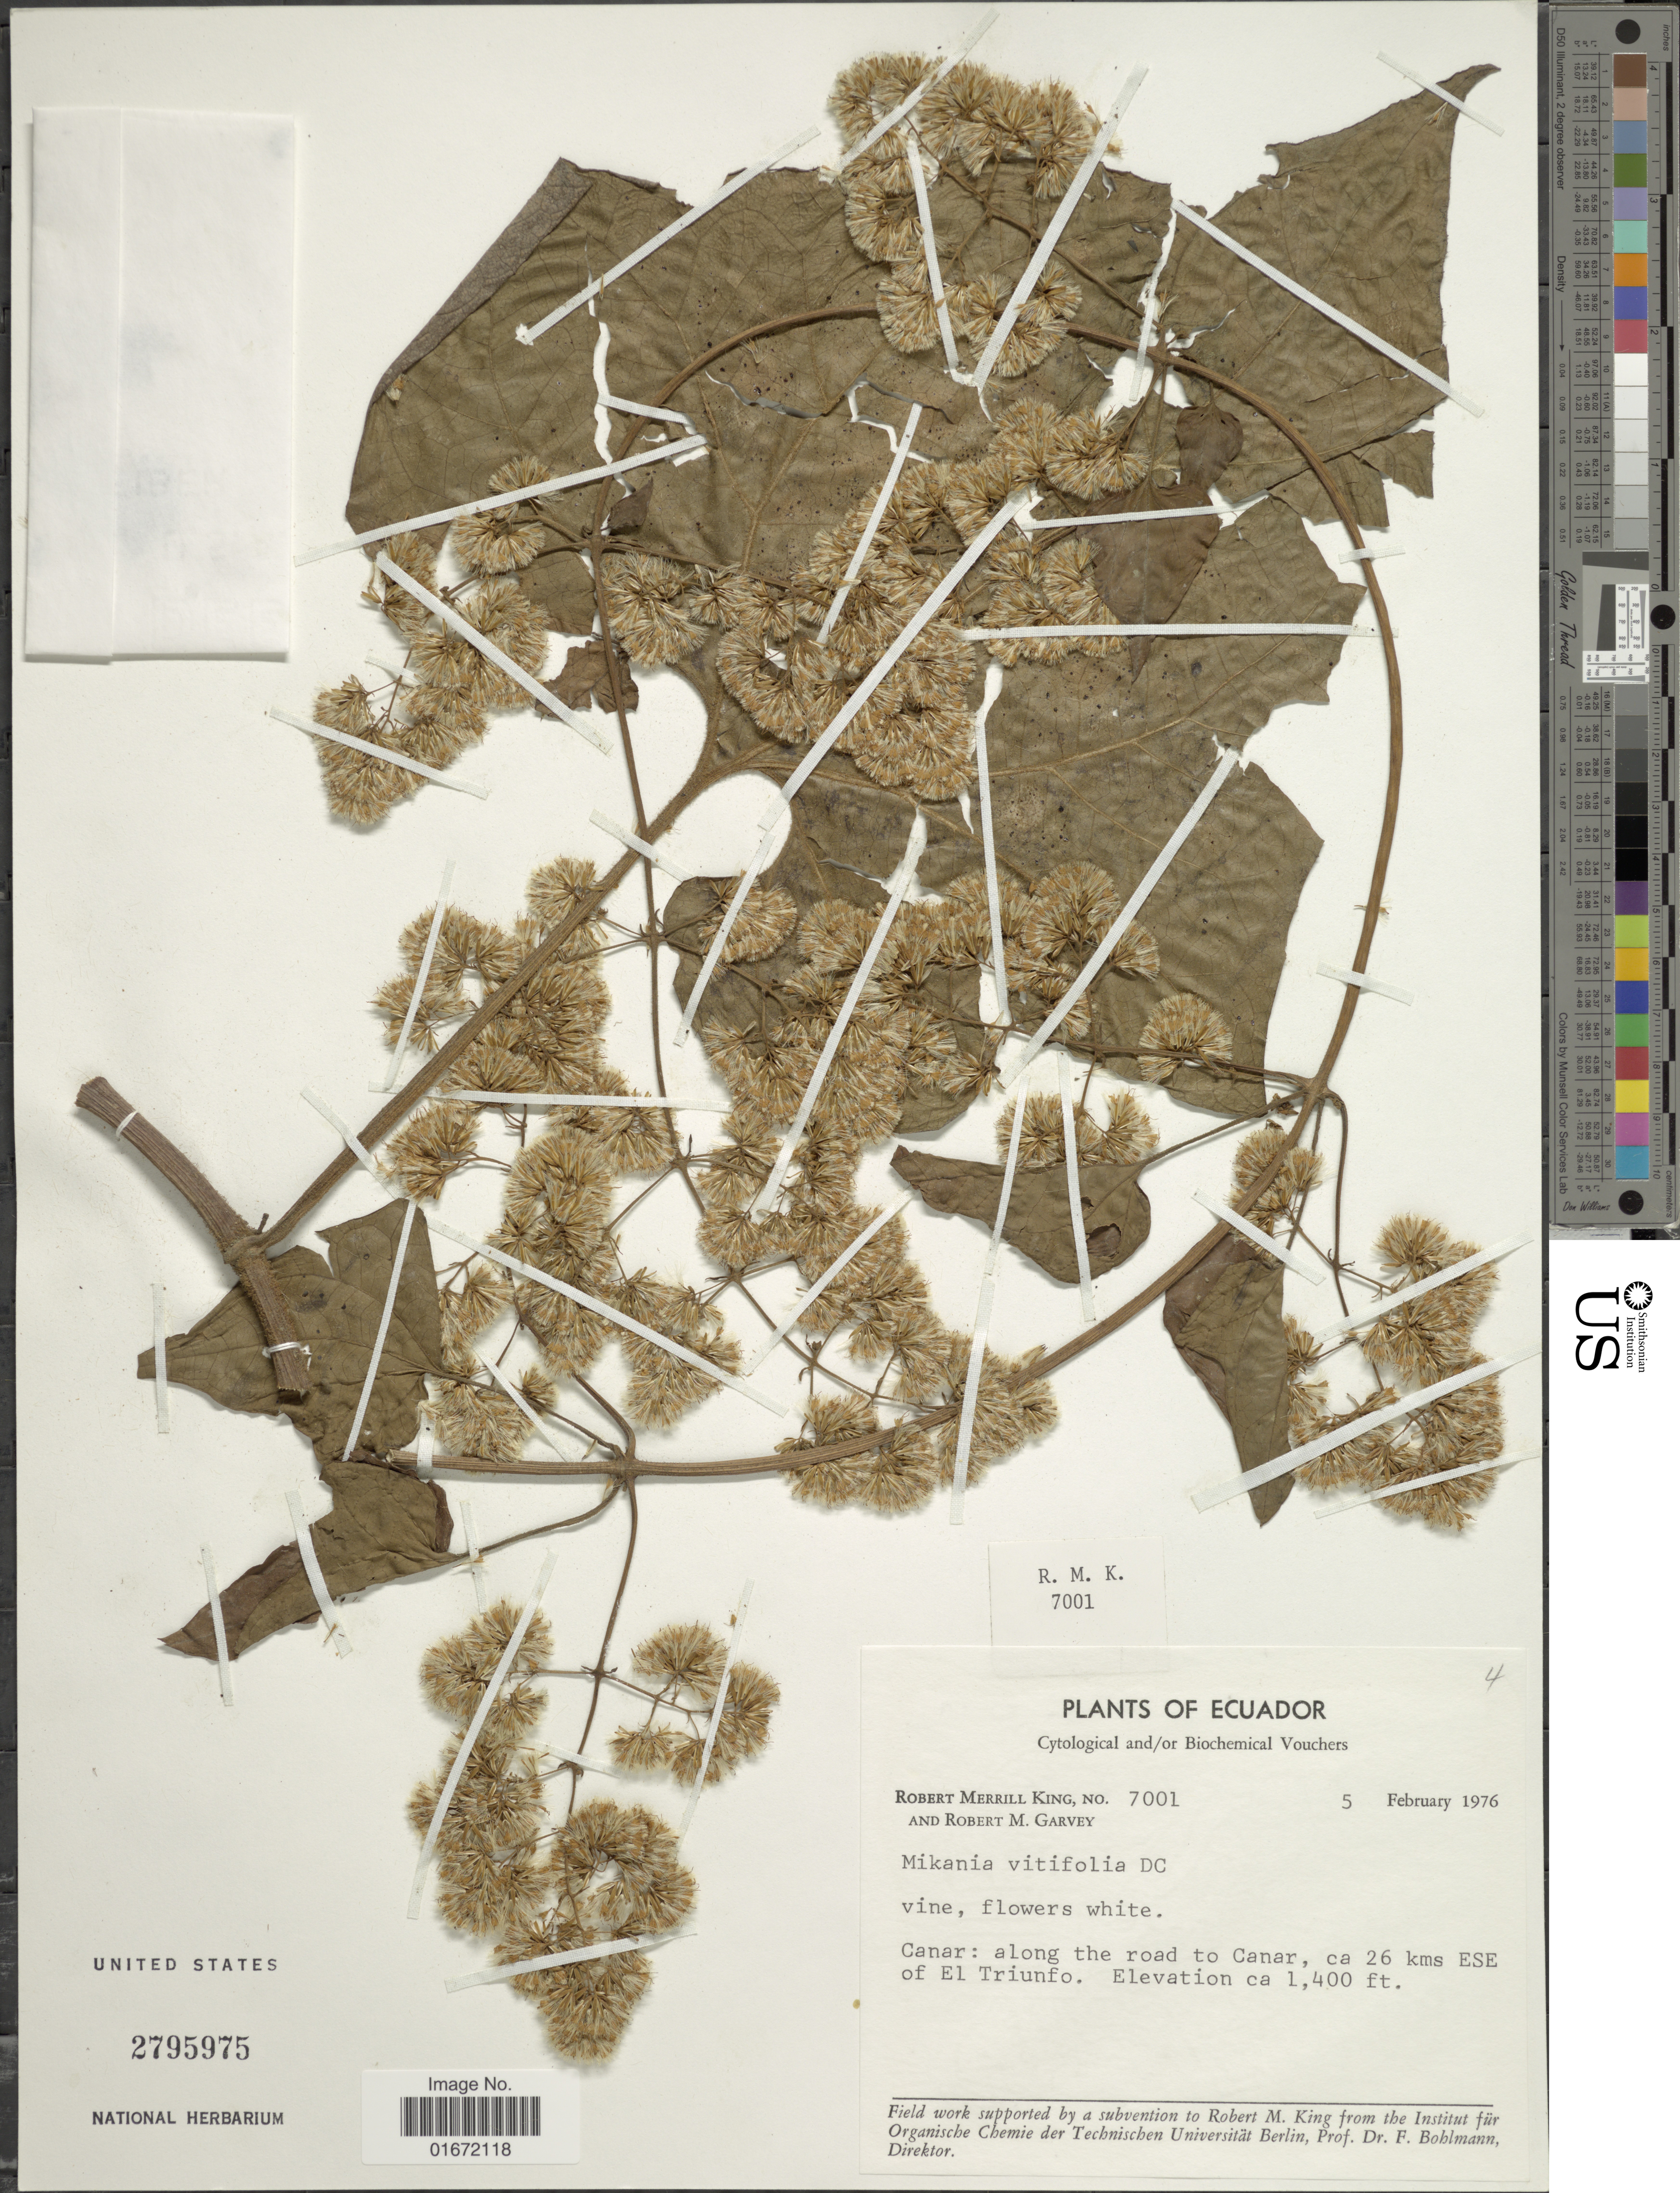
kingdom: Plantae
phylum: Tracheophyta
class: Magnoliopsida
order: Asterales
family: Asteraceae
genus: Mikania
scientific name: Mikania vitifolia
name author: DC.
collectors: R. M. King & R. Garvey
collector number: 7001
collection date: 1976-02-05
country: Ecuador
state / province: Cañar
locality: Canar: along the road to Canar, ca 26 kms ESE of El Triunfo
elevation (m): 427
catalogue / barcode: US 2795975